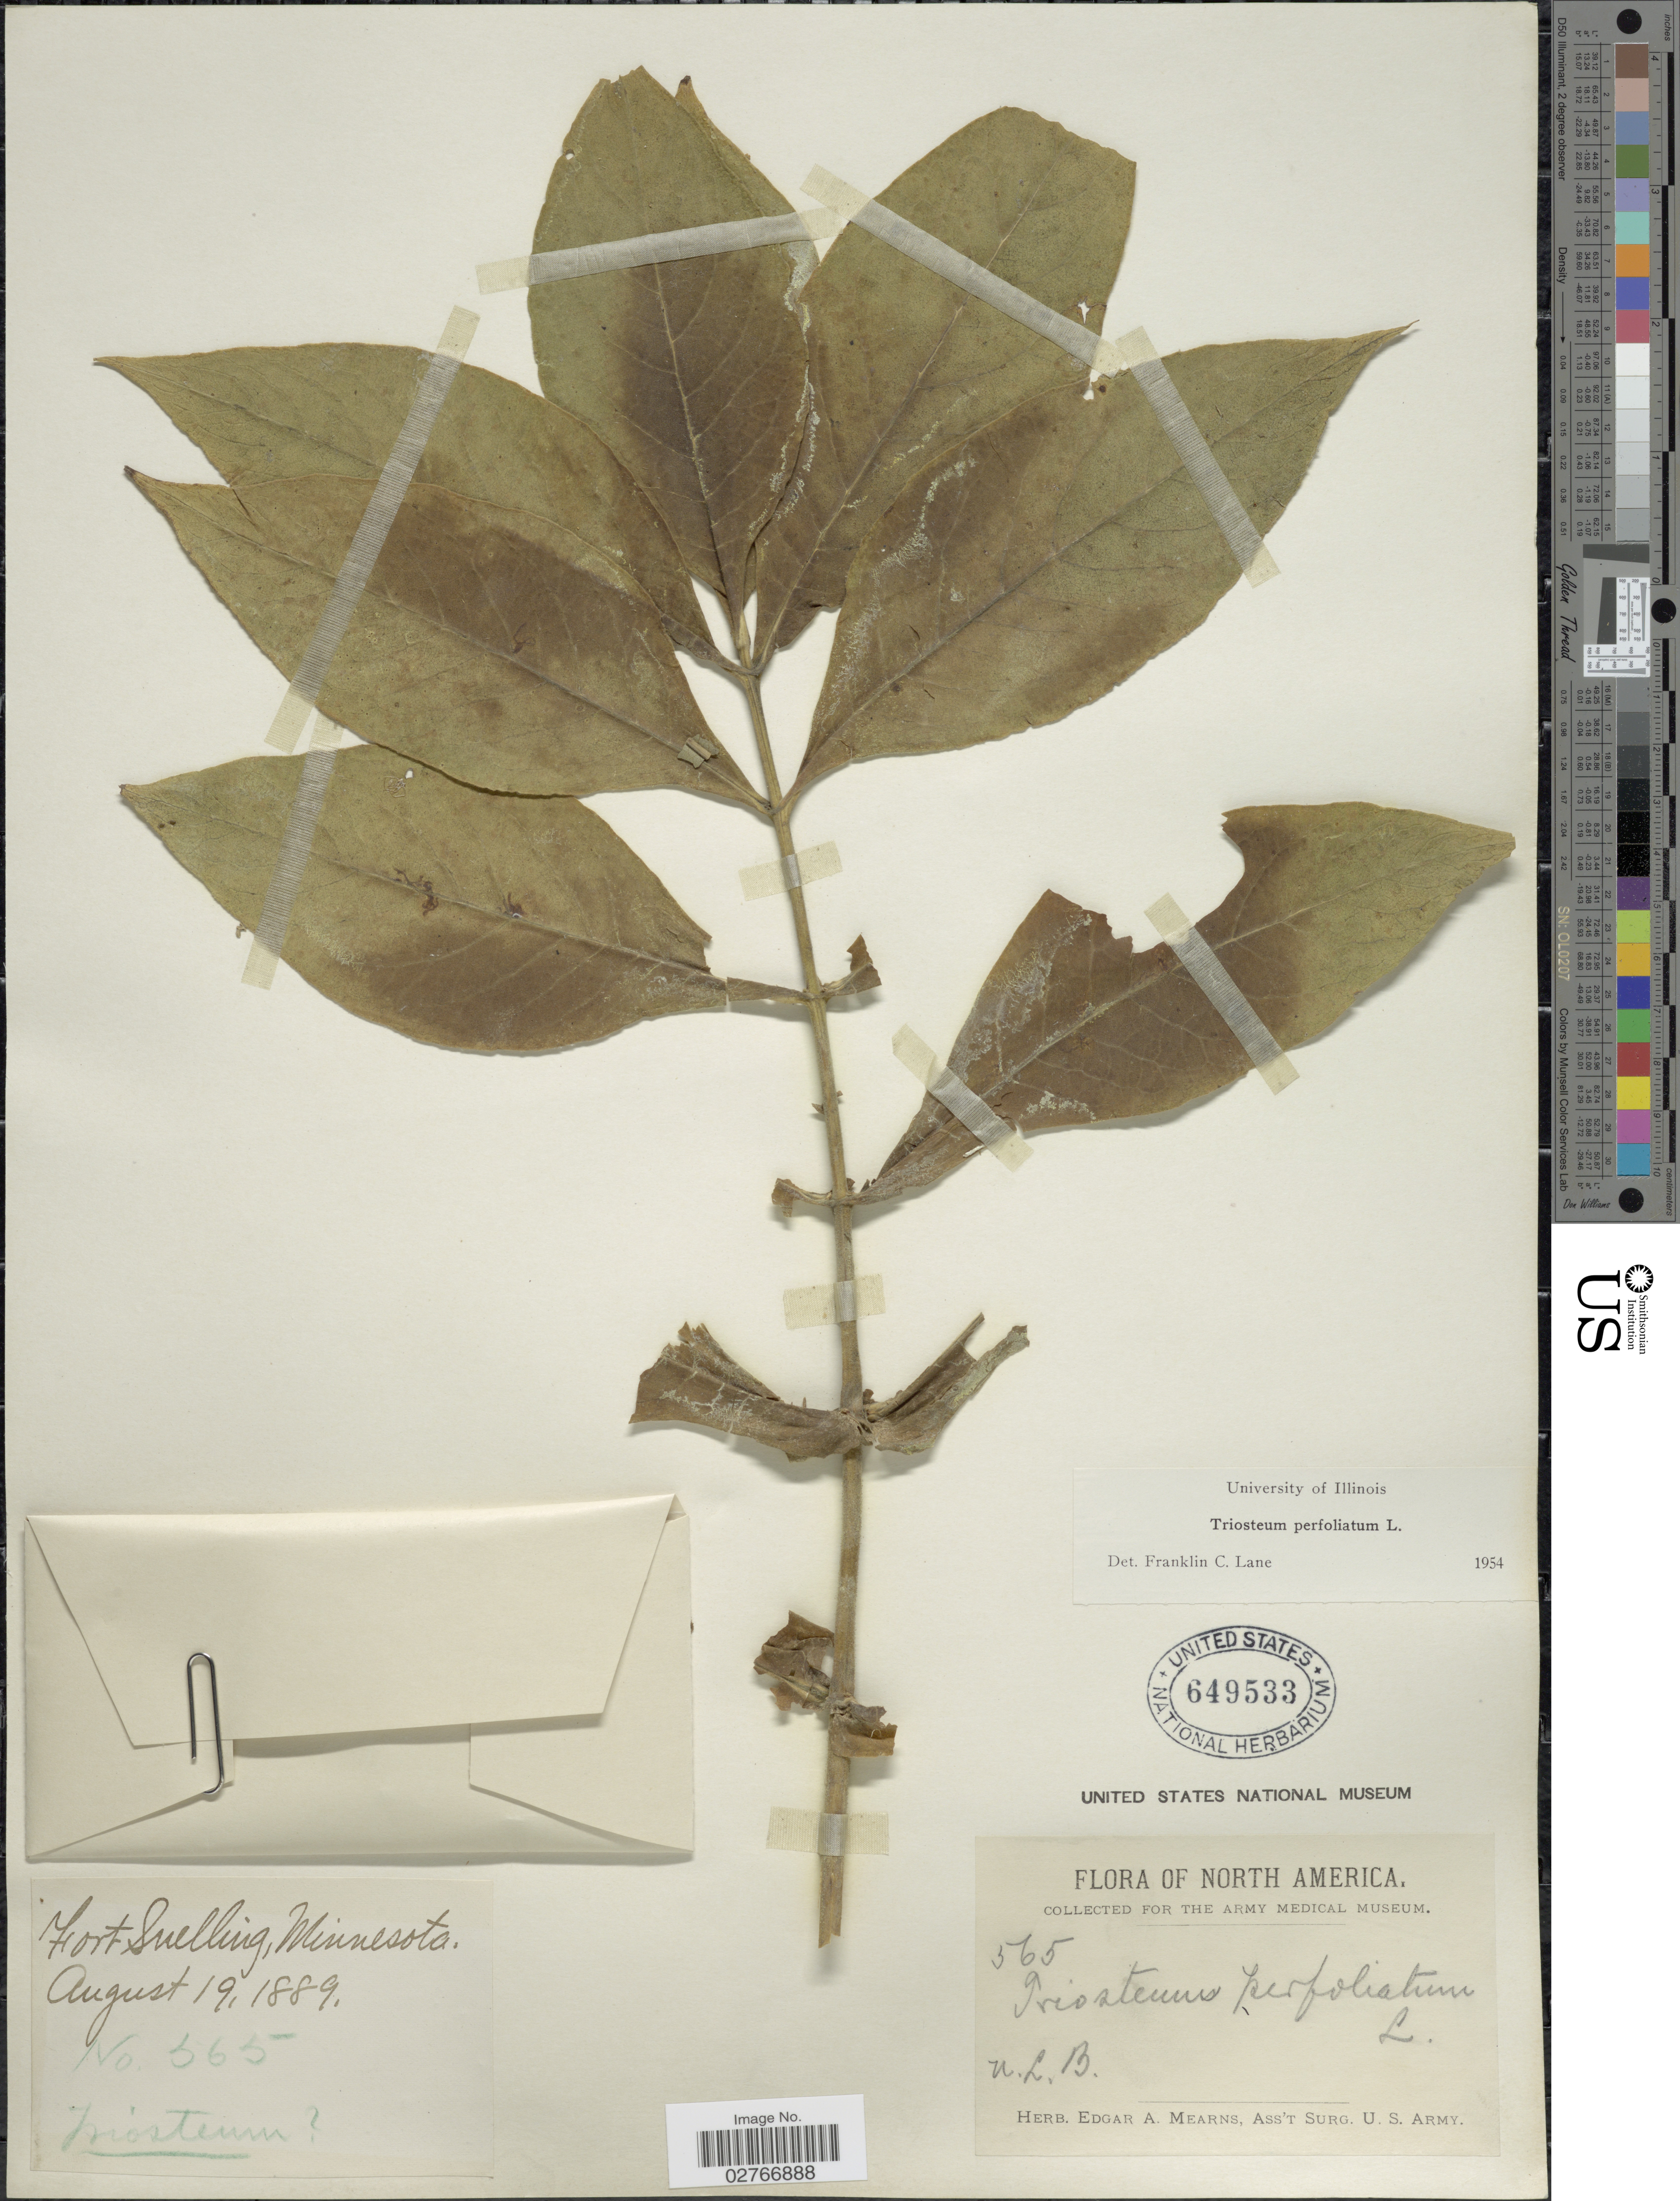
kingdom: Plantae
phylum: Tracheophyta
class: Magnoliopsida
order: Dipsacales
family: Caprifoliaceae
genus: Triosteum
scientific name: Triosteum perfoliatum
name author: L.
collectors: ex herb. Edgar A. Mearns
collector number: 565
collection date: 1889-08-19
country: United States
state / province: Minnesota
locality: Fort Snelling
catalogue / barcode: US 649533